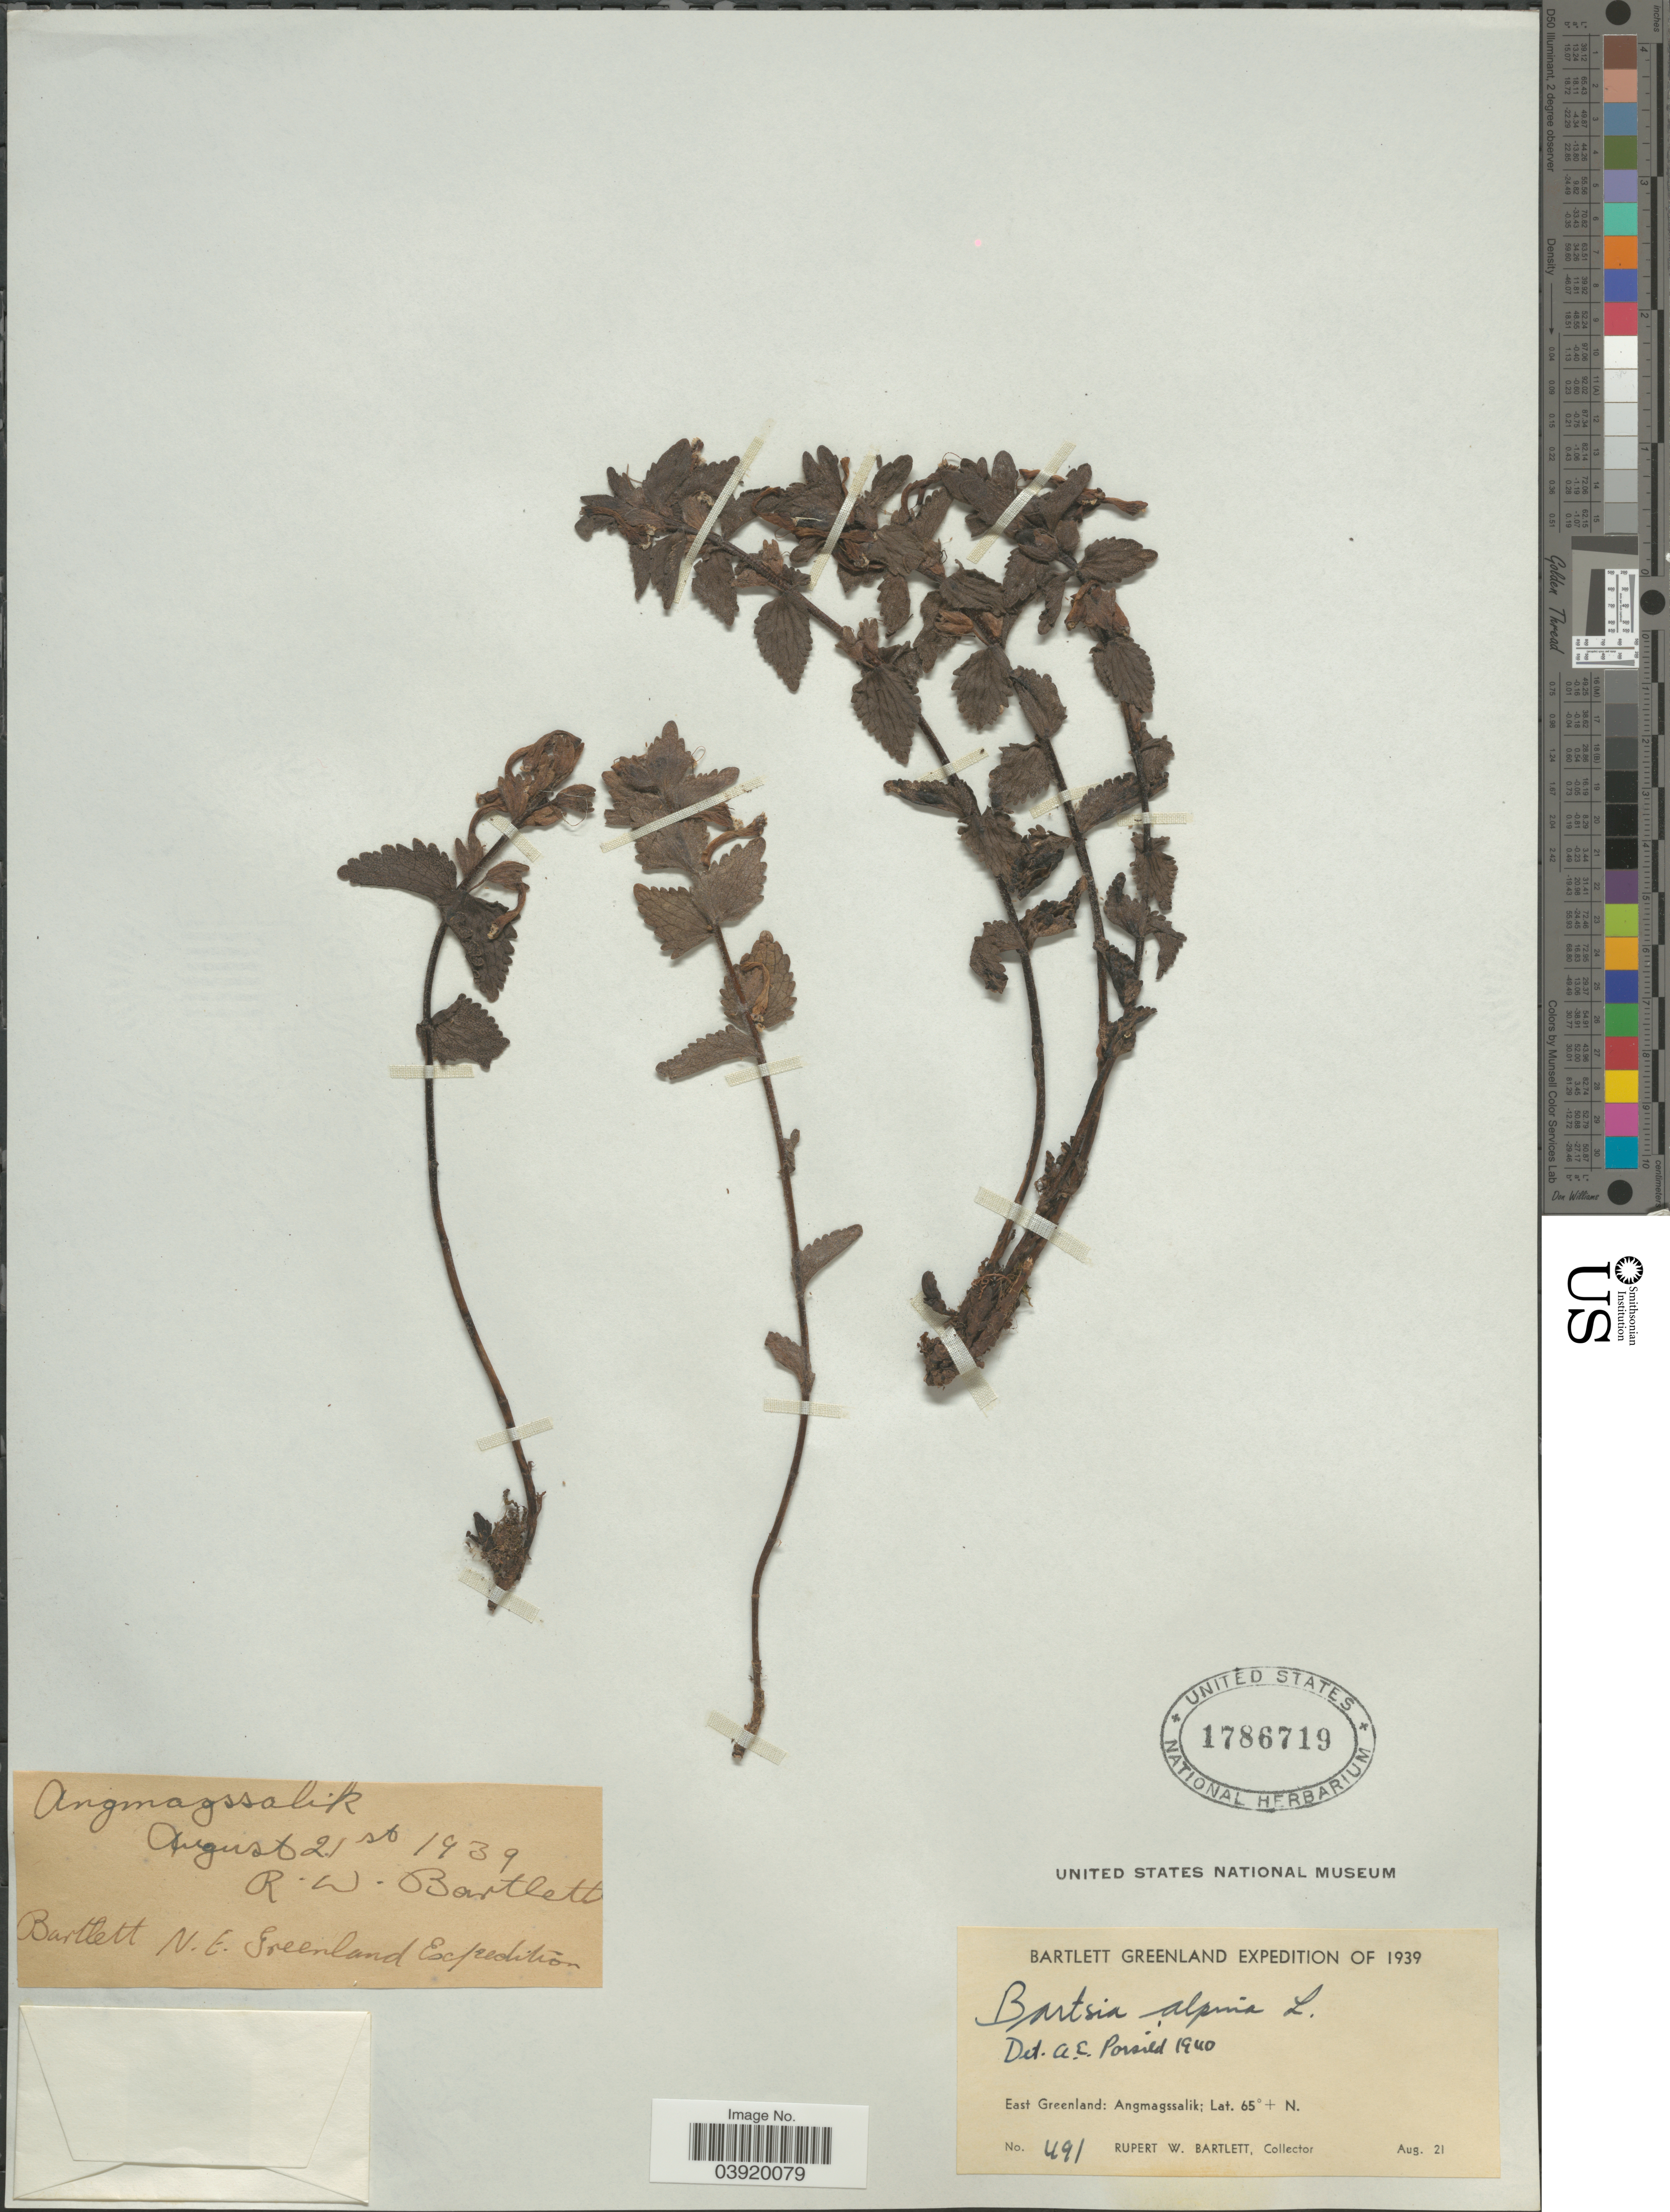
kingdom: Plantae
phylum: Tracheophyta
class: Magnoliopsida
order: Lamiales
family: Orobanchaceae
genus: Bartsia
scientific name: Bartsia alpina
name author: L.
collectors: R. W. Bartlett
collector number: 491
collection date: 1939-08-21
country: Greenland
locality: East Greenland: Angmagssalik. N. E. Greenland.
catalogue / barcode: US 1786719